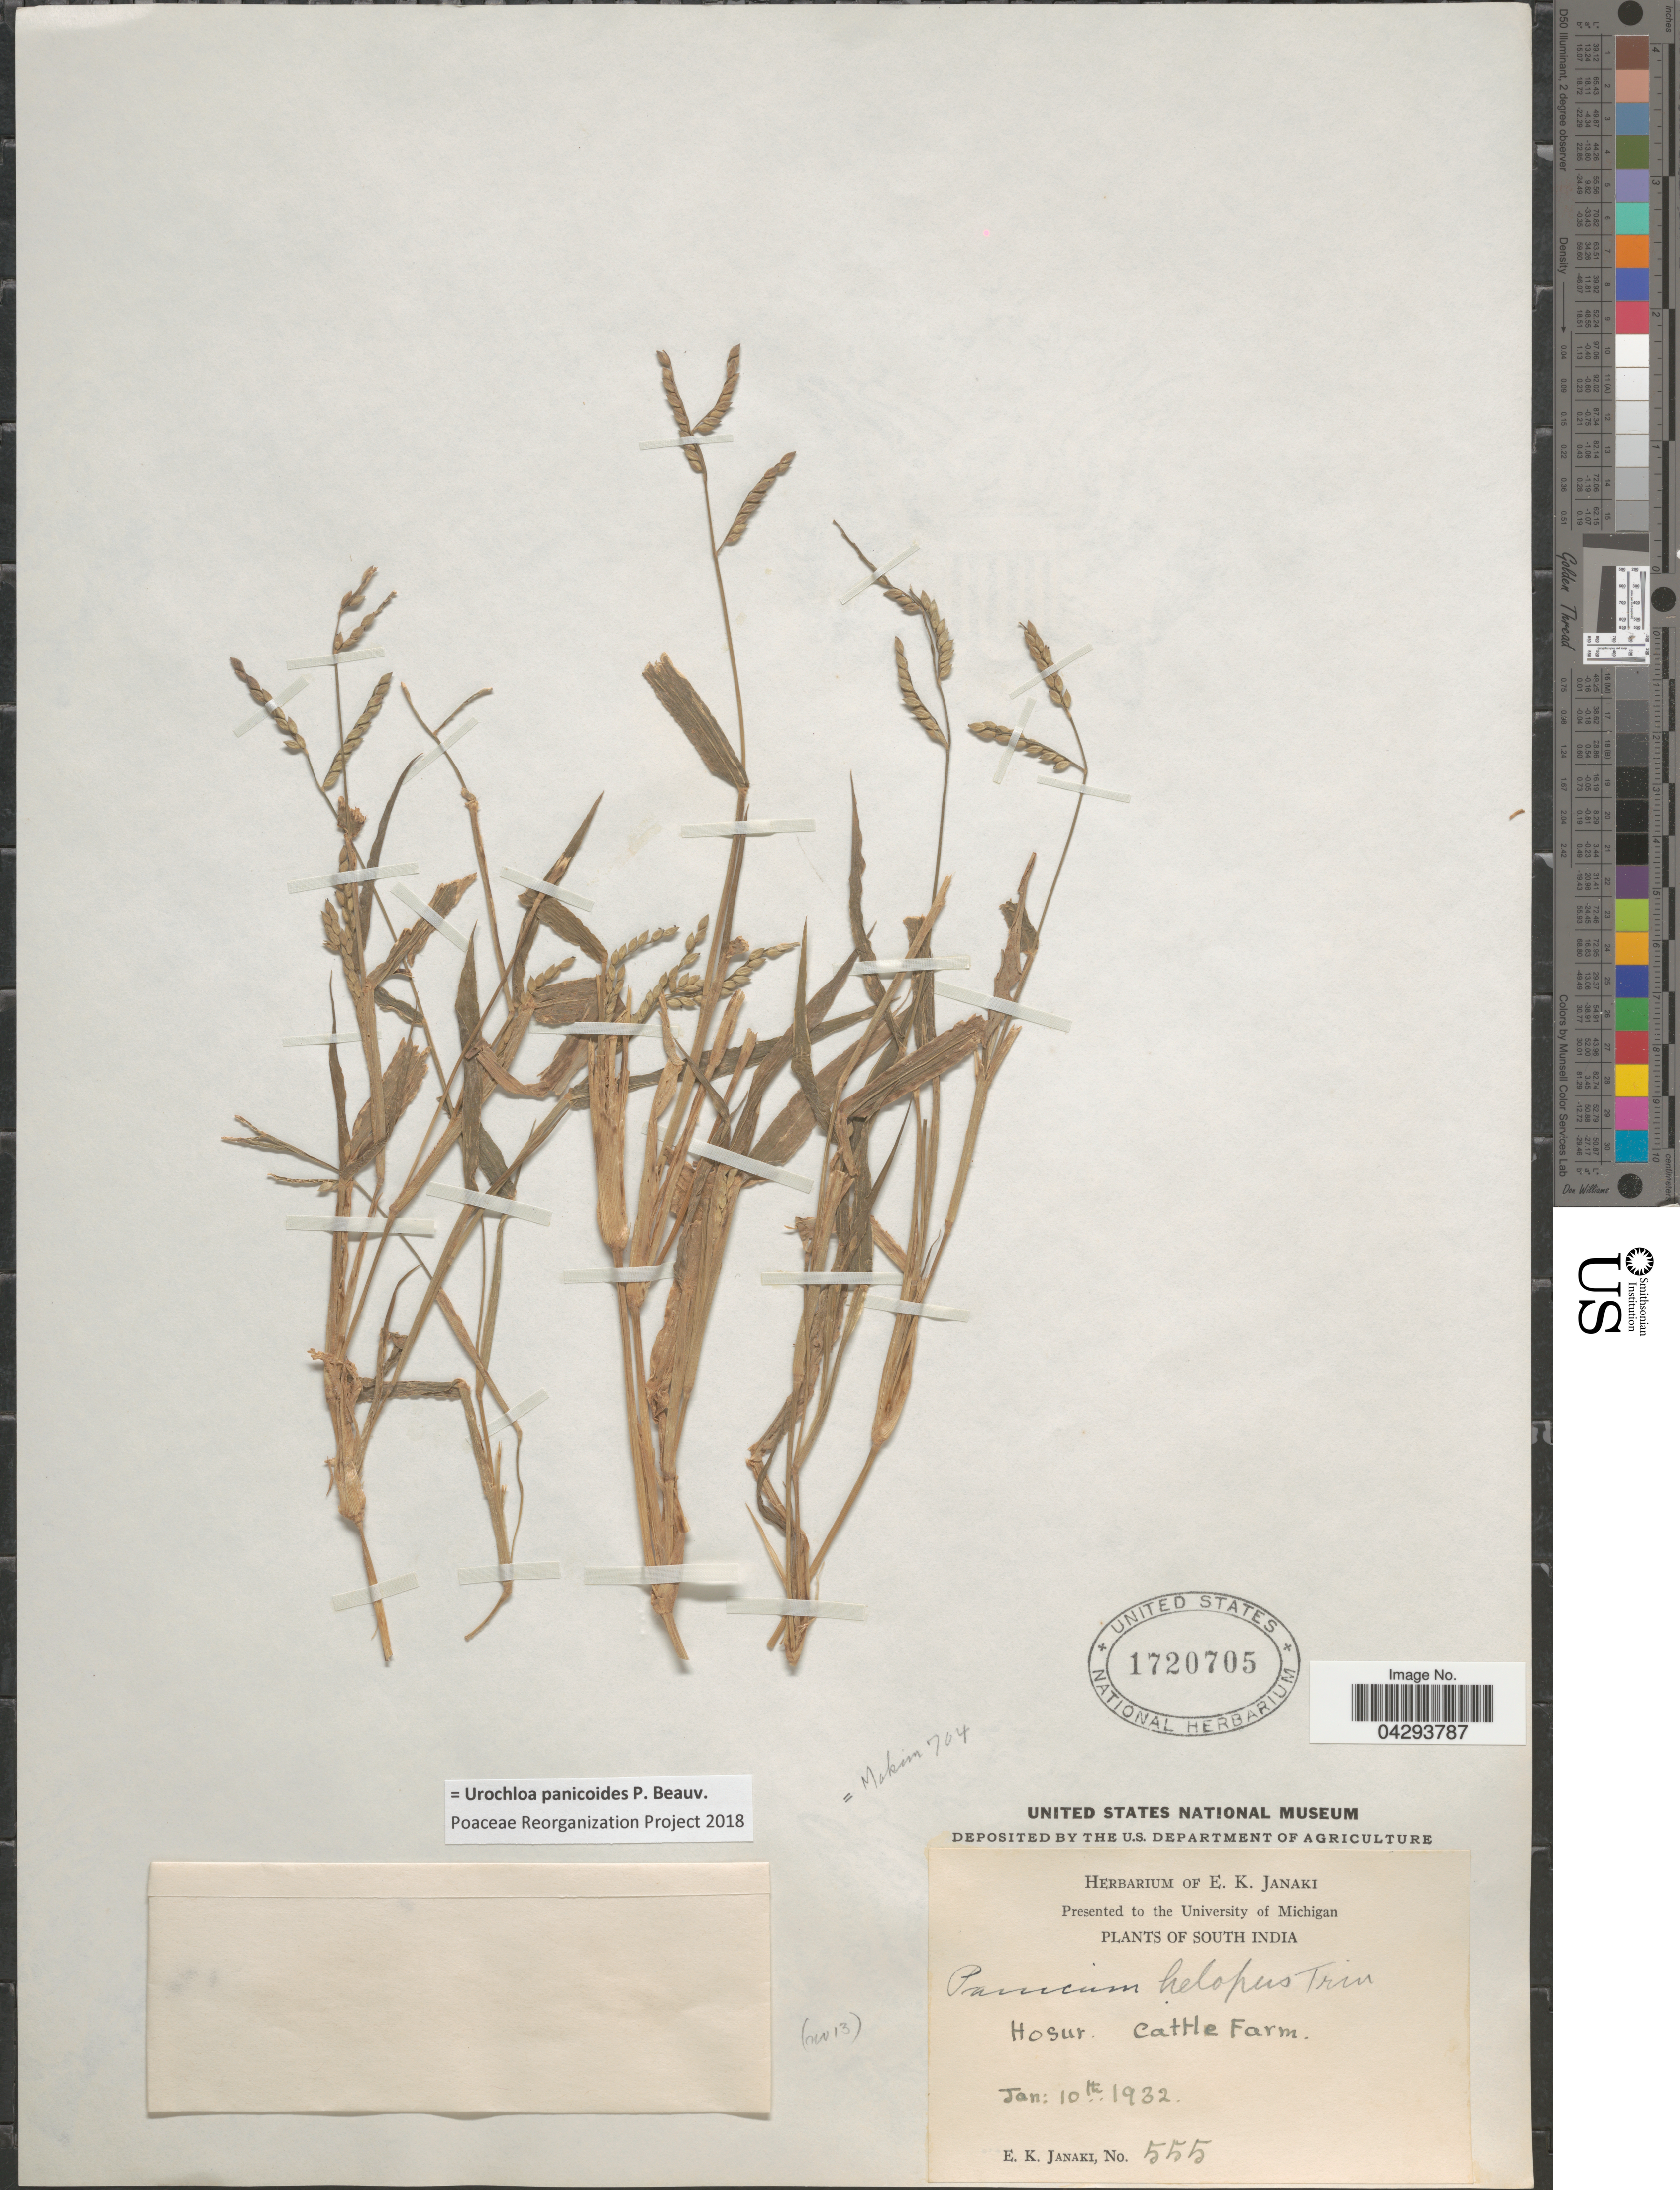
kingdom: Plantae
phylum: Tracheophyta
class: Liliopsida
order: Poales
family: Poaceae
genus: Urochloa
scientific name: Urochloa panicoides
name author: P. Beauv.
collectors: E. Janaki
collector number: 555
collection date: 1932-01-10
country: India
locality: South India. Hosur. Cattle Farm.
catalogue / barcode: US 1720705